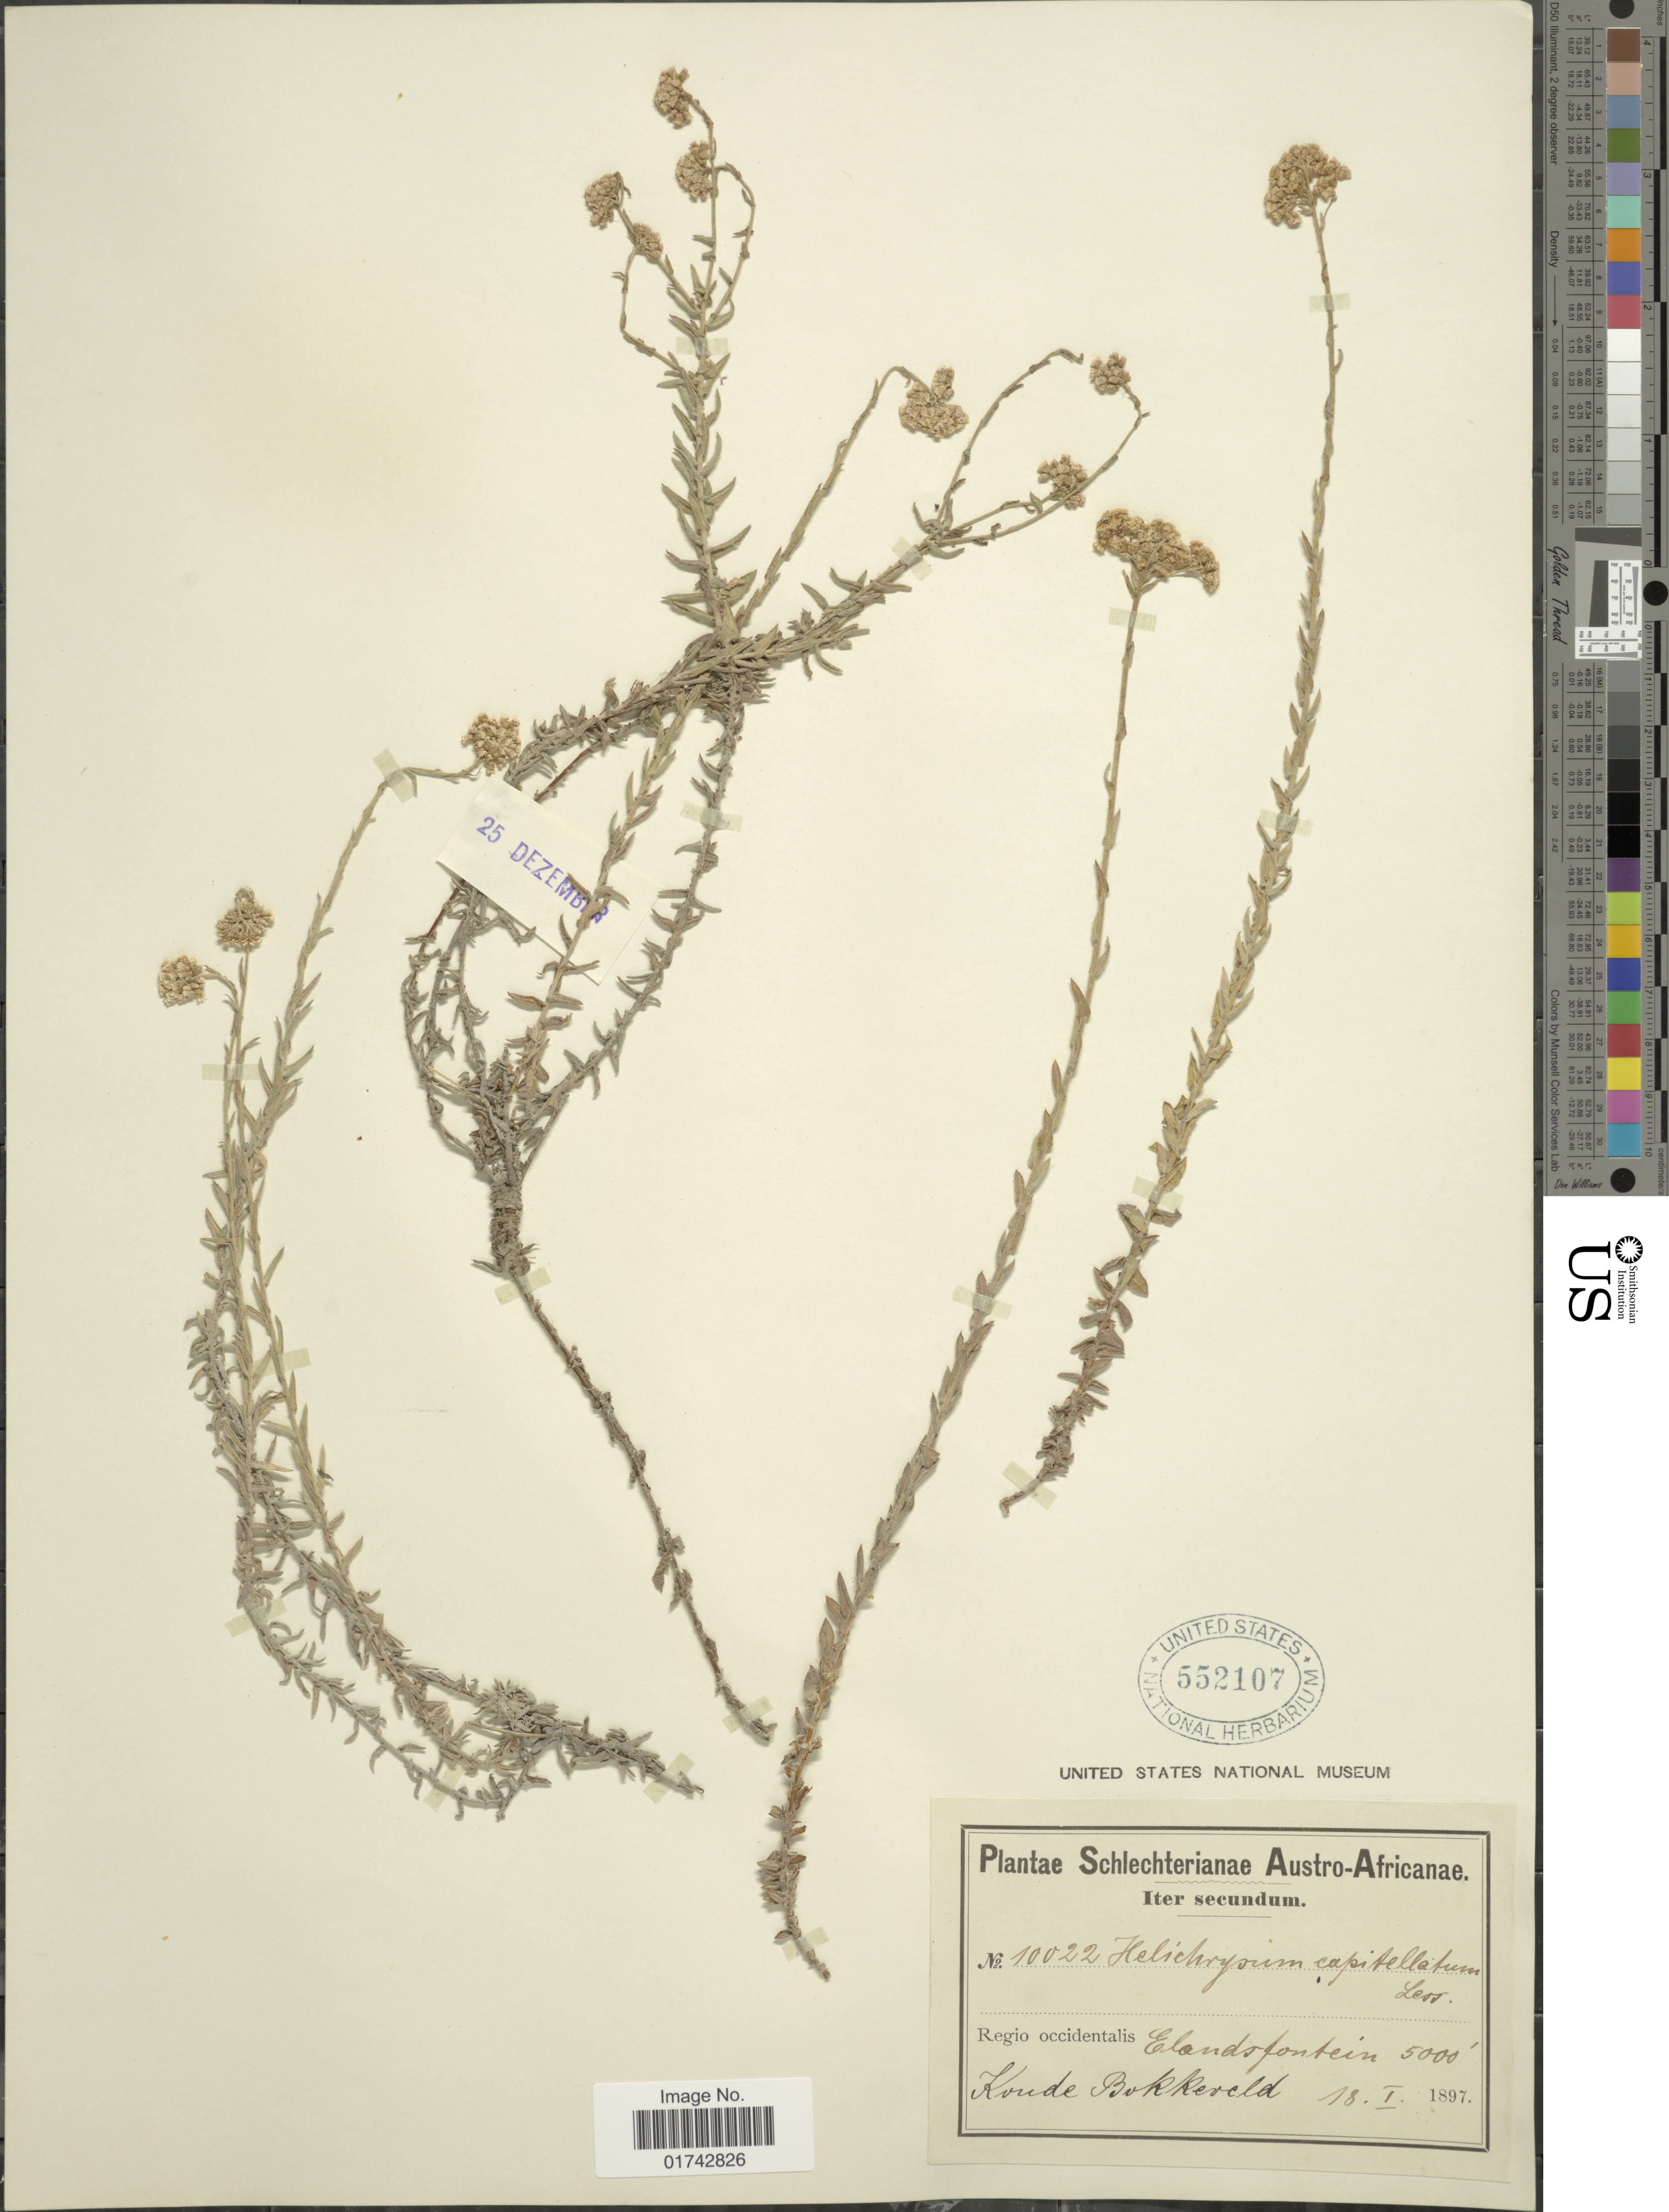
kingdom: Plantae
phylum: Tracheophyta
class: Magnoliopsida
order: Asterales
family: Asteraceae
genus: Helichrysum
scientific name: Helichrysum capitellatum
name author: D. Don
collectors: Schlechter, --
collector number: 10022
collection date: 1897-01-18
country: South Africa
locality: Austro-Africanae. Regio occidentalis. Elandsfontein. Koue Bokkeveld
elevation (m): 1524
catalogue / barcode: US 552107